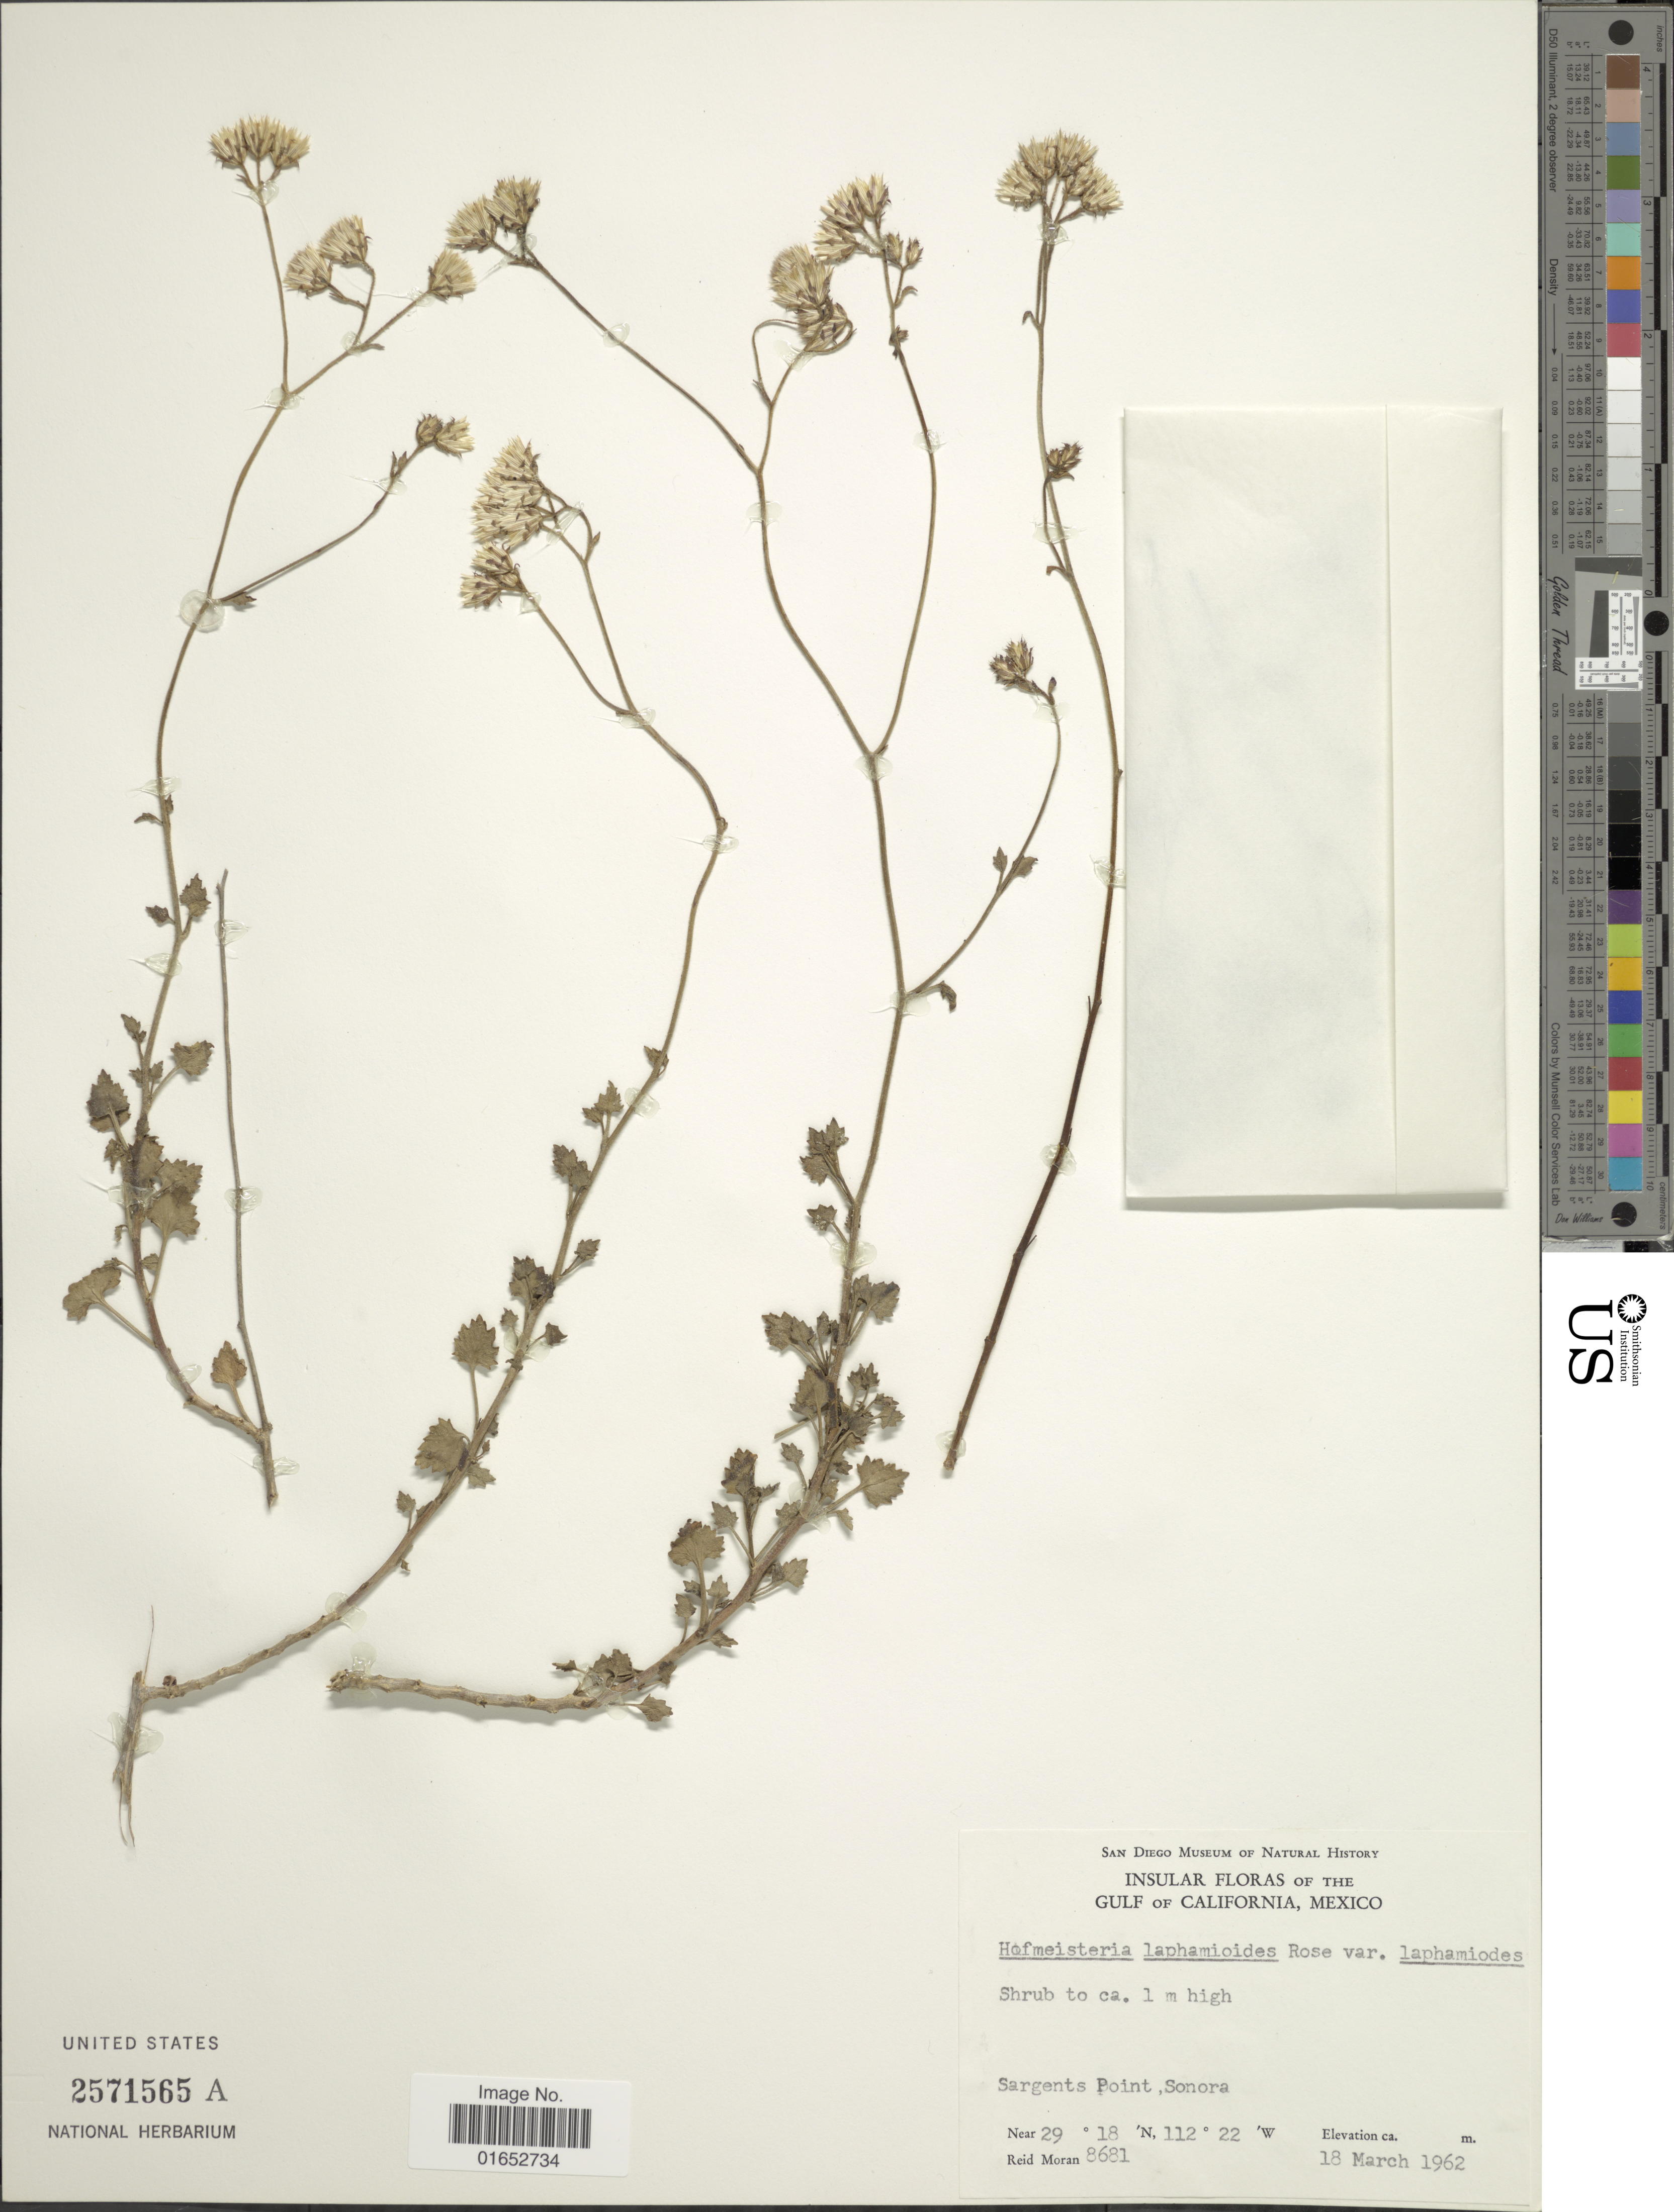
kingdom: Plantae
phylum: Tracheophyta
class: Magnoliopsida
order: Asterales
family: Asteraceae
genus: Pleurocoronis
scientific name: Pleurocoronis laphamioides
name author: (Rose) R.M. King & H. Rob.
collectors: R. V. Moran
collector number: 8681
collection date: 1962-03-18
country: Mexico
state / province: Sonora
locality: Insular Flores of the Gulf of California, Sargents Point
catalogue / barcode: US 2571565A